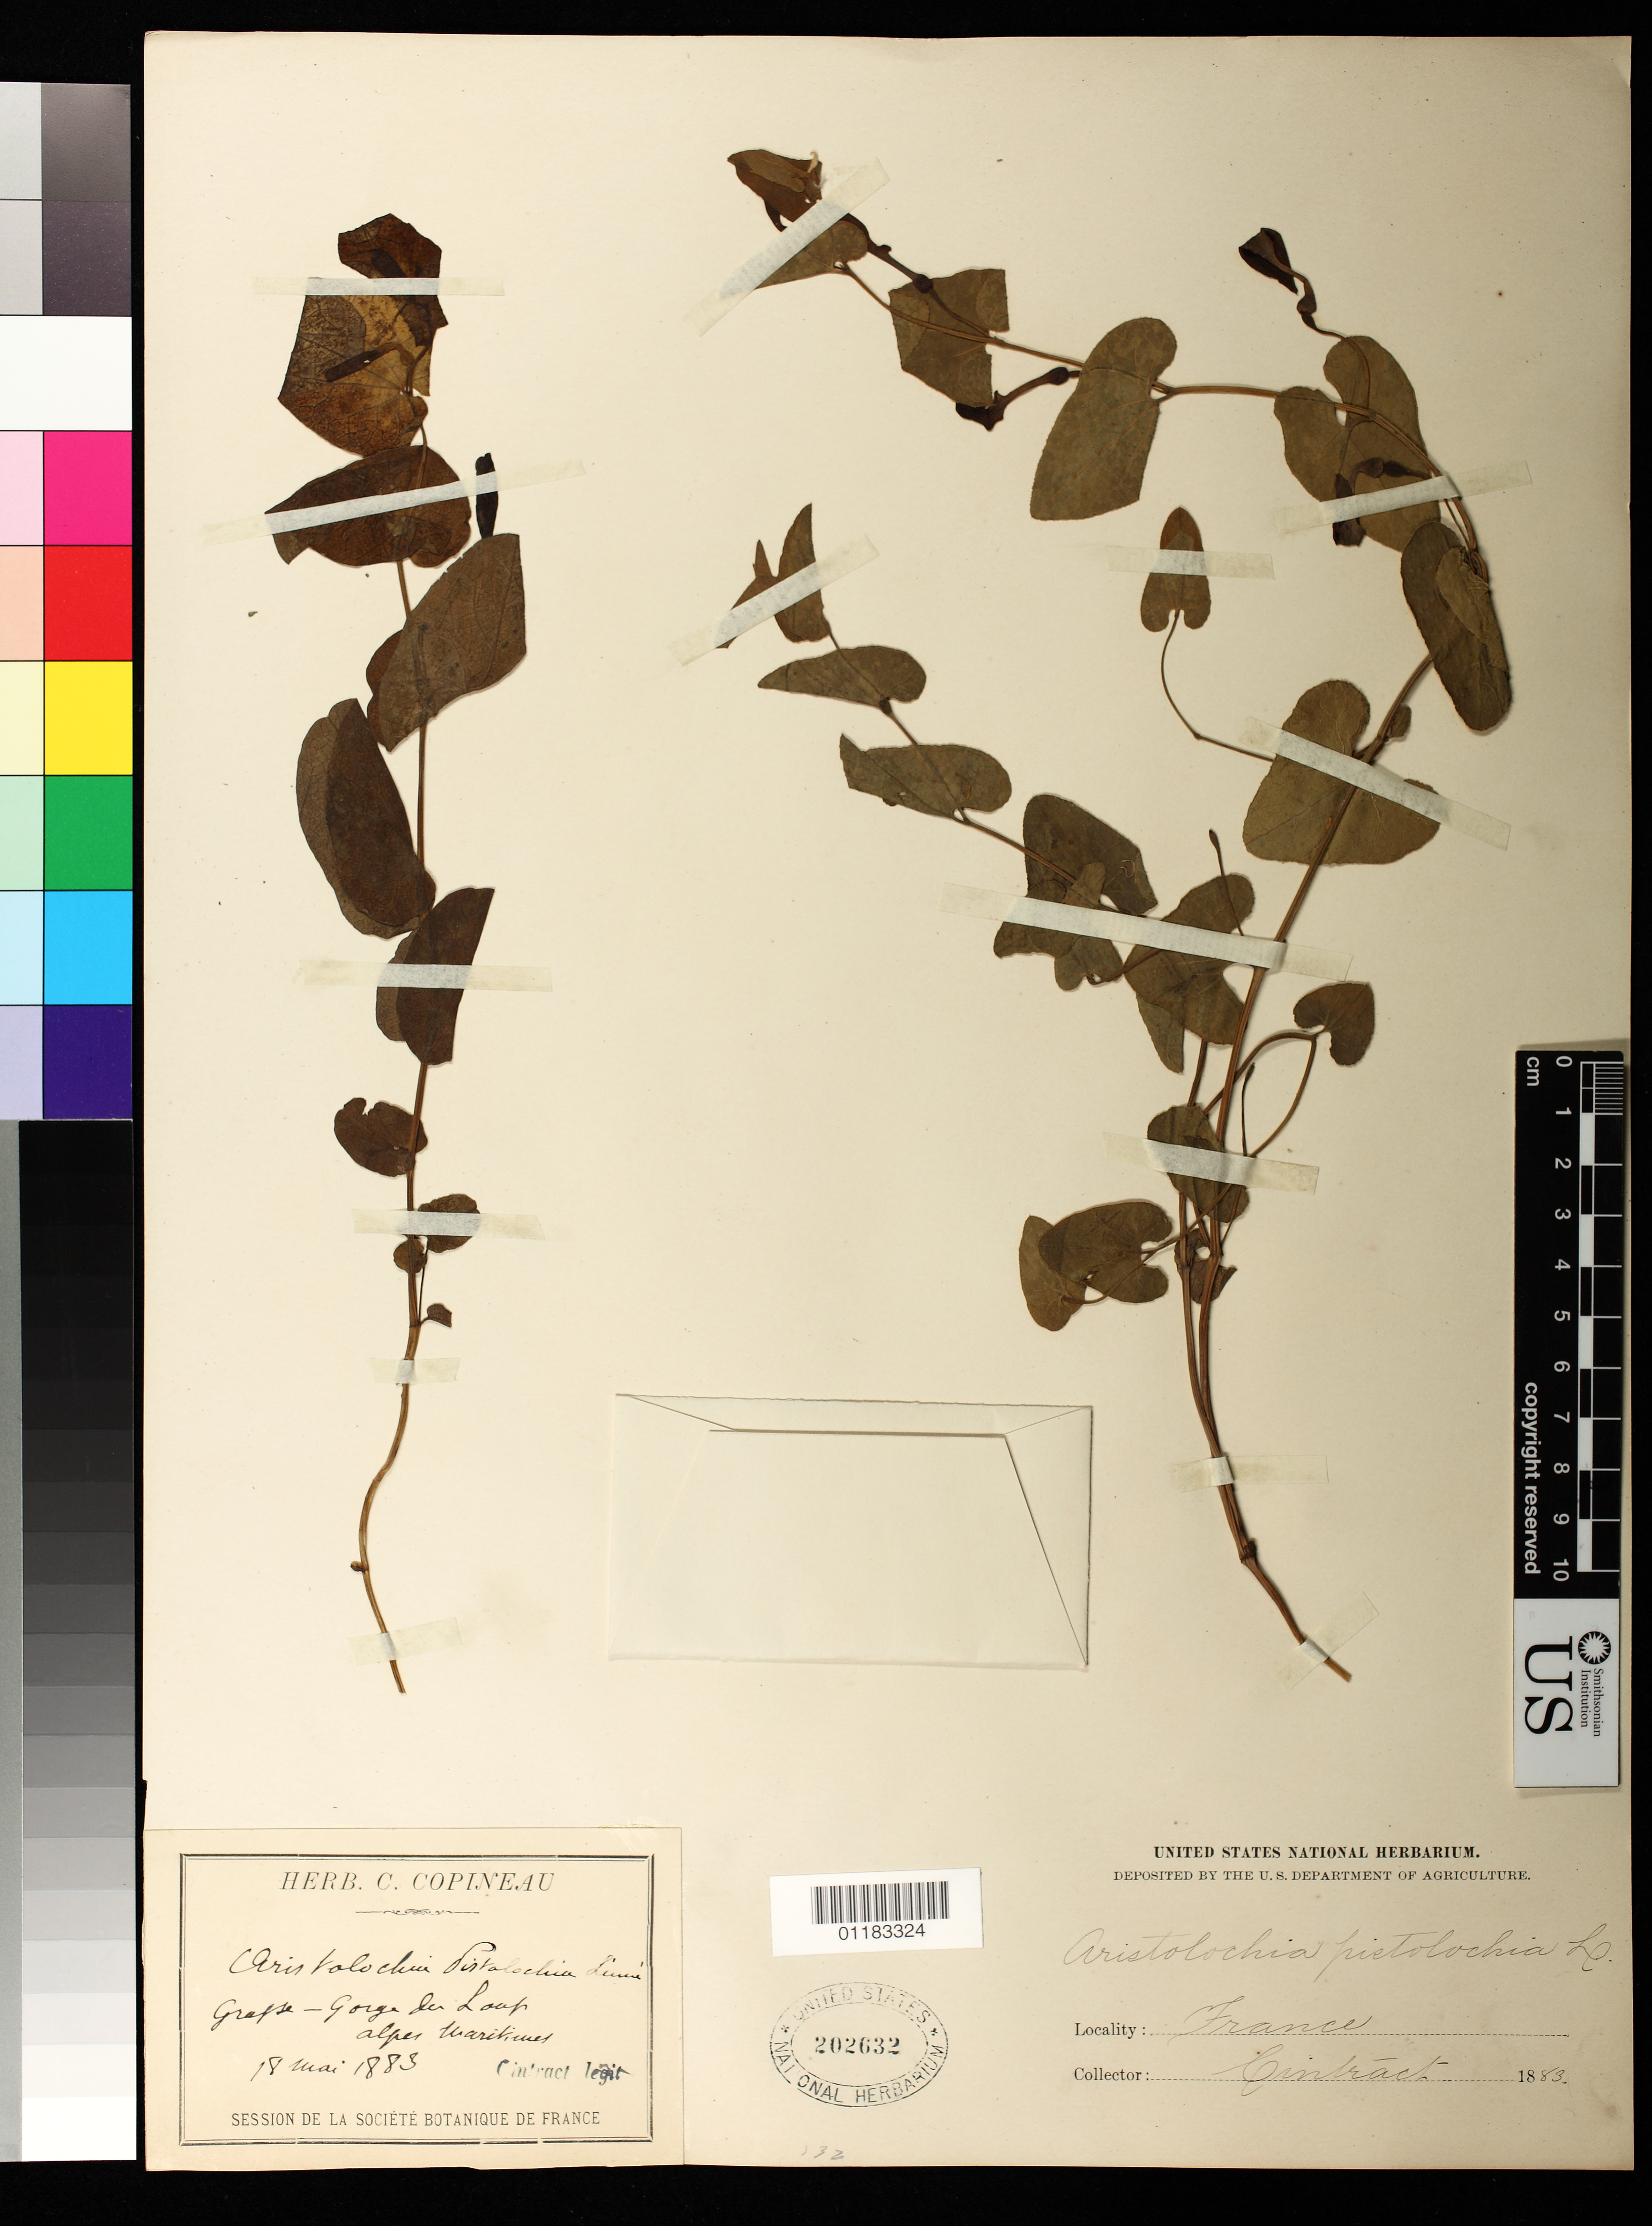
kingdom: Plantae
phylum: Tracheophyta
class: Magnoliopsida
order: Piperales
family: Aristolochiaceae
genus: Aristolochia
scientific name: Aristolochia pistolochia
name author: L.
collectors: Cintract, --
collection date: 1883-05-18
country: France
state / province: Auvergne-Rhône-Alpes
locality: Grasse - Gorge de Loup Alpes Marilieurs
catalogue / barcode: US 202632